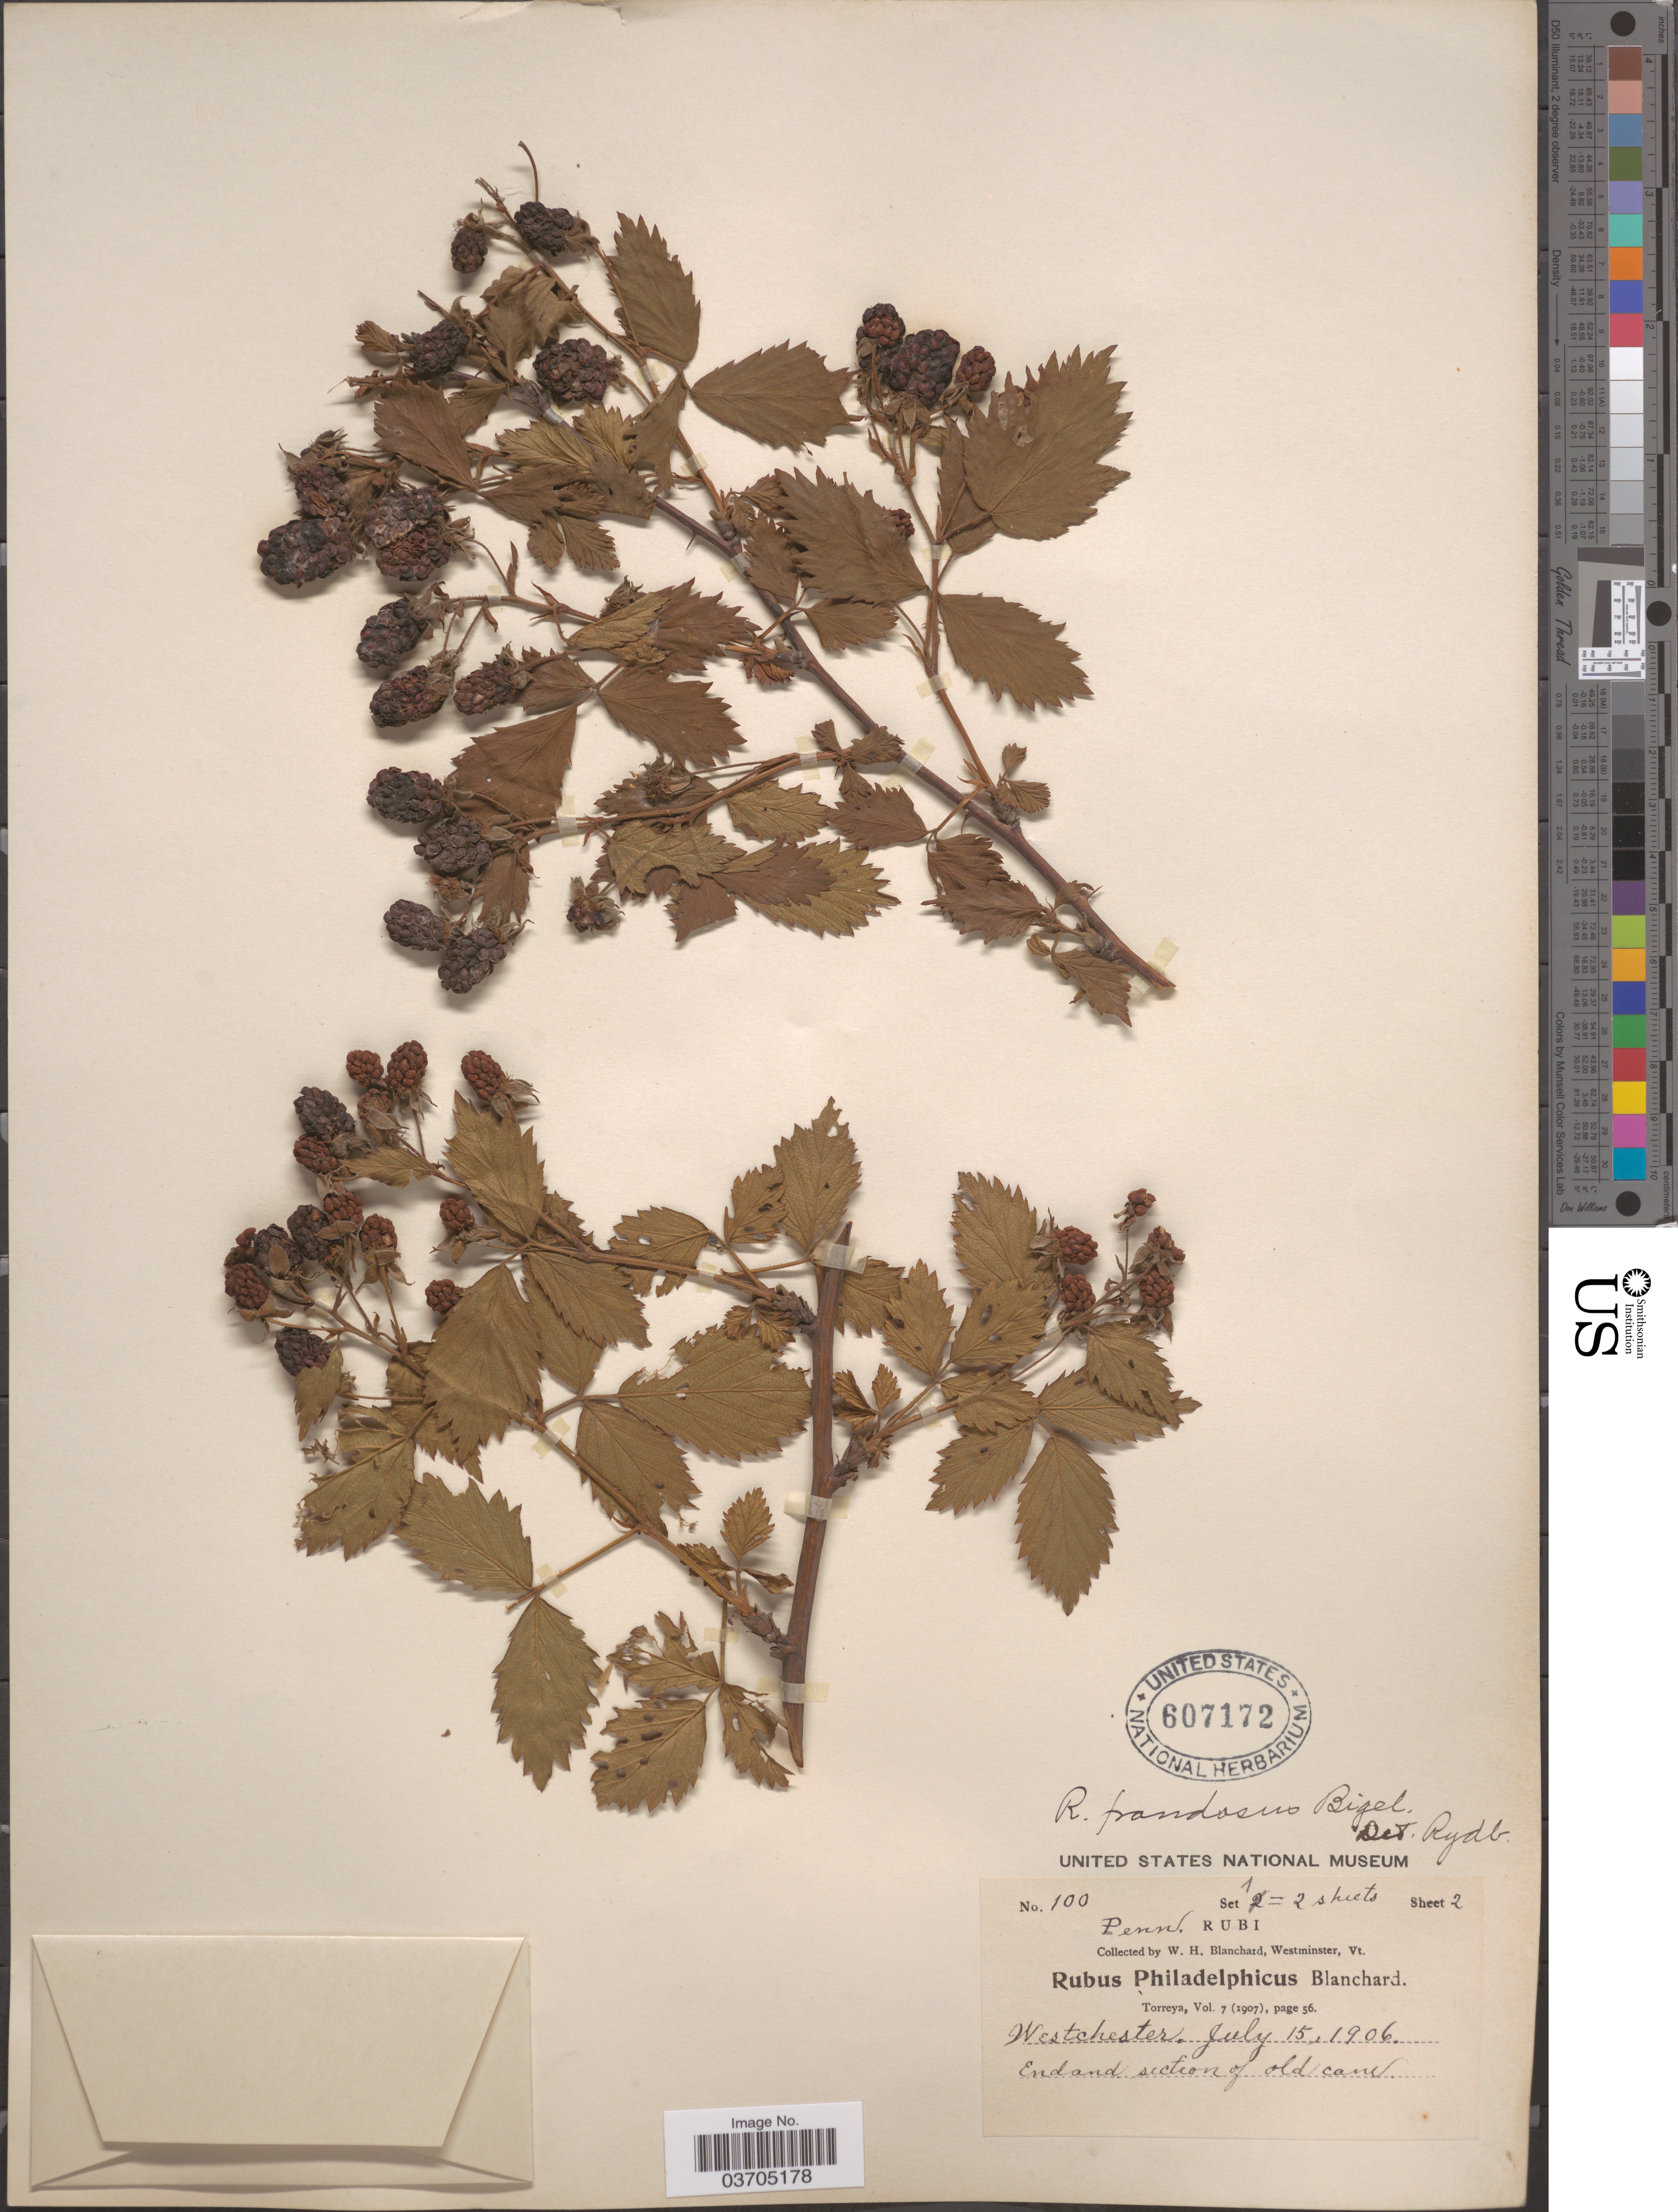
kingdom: Plantae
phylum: Tracheophyta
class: Magnoliopsida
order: Rosales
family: Rosaceae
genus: Rubus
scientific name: Rubus frondosus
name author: Bigelow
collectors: W. H. Blanchard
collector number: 100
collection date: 1906-07-15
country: United States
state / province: Pennsylvania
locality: Westchester.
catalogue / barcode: US 607172